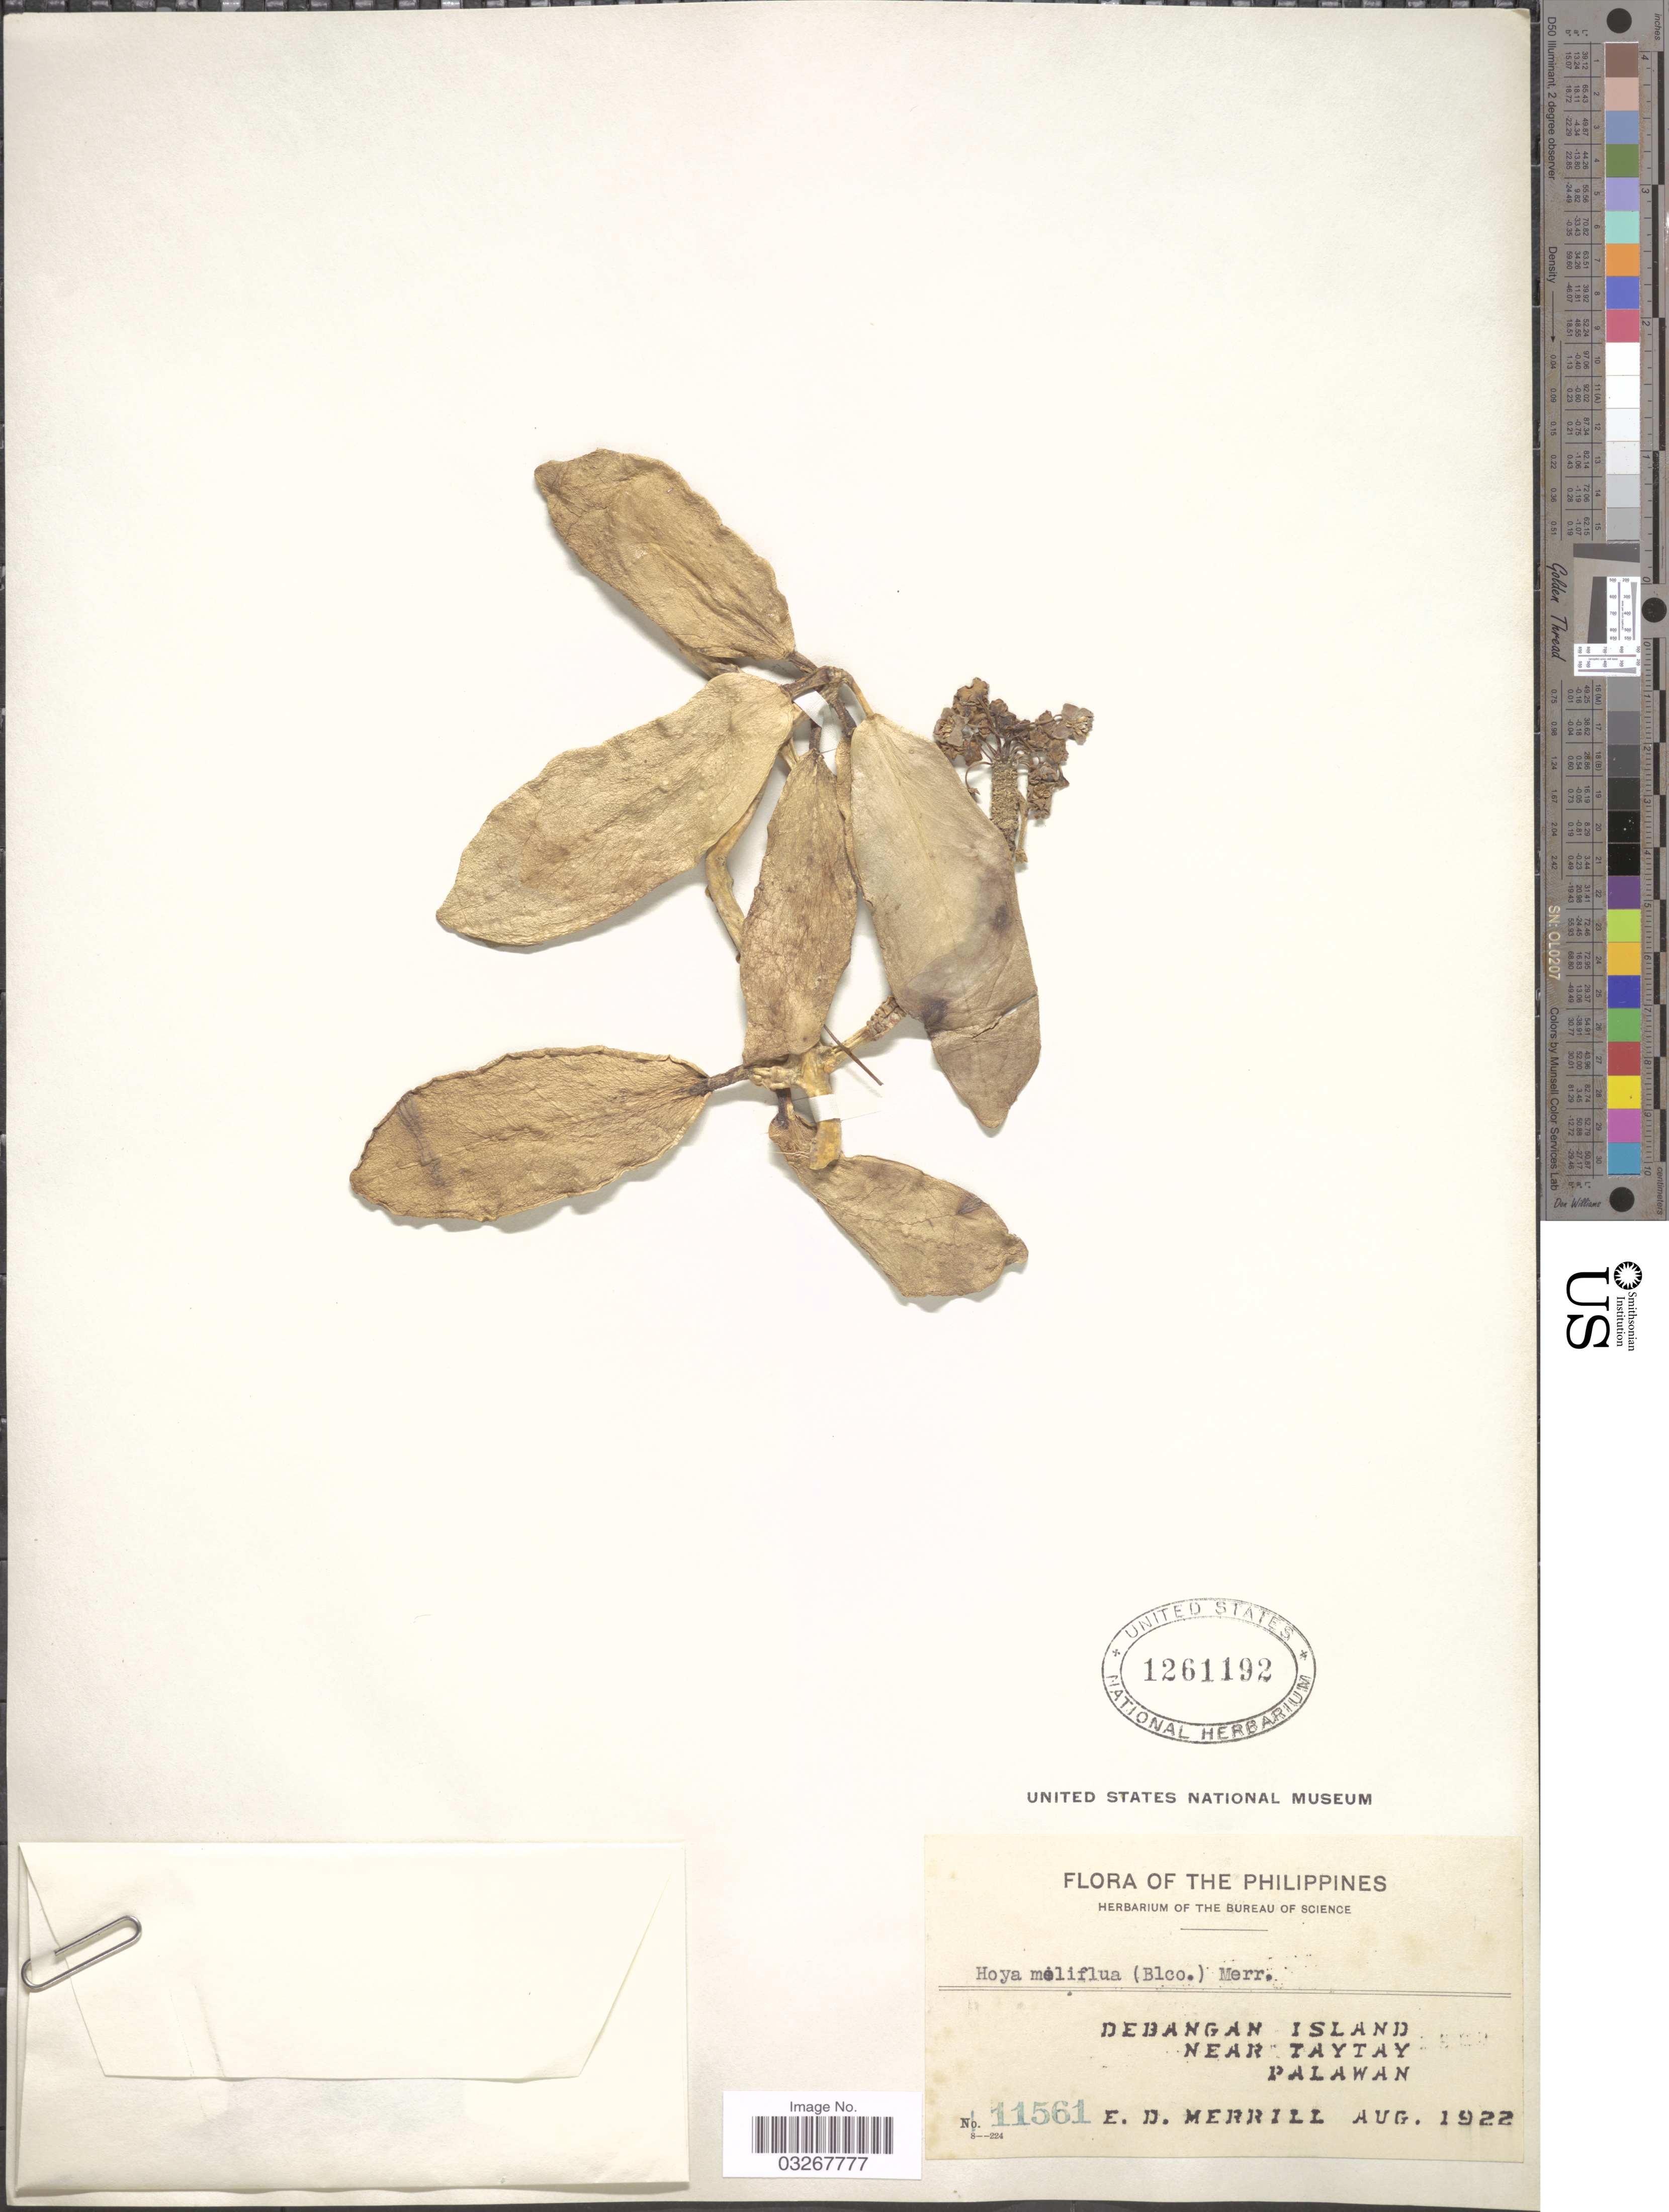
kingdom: Plantae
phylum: Tracheophyta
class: Magnoliopsida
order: Gentianales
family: Apocynaceae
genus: Hoya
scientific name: Hoya meliflua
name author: (Blanco) Merr.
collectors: E. D. Merrill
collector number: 11561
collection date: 1922-08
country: Philippines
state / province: Mimaropa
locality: Debangan Island near Taytay. Palawan.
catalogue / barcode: US 1261192